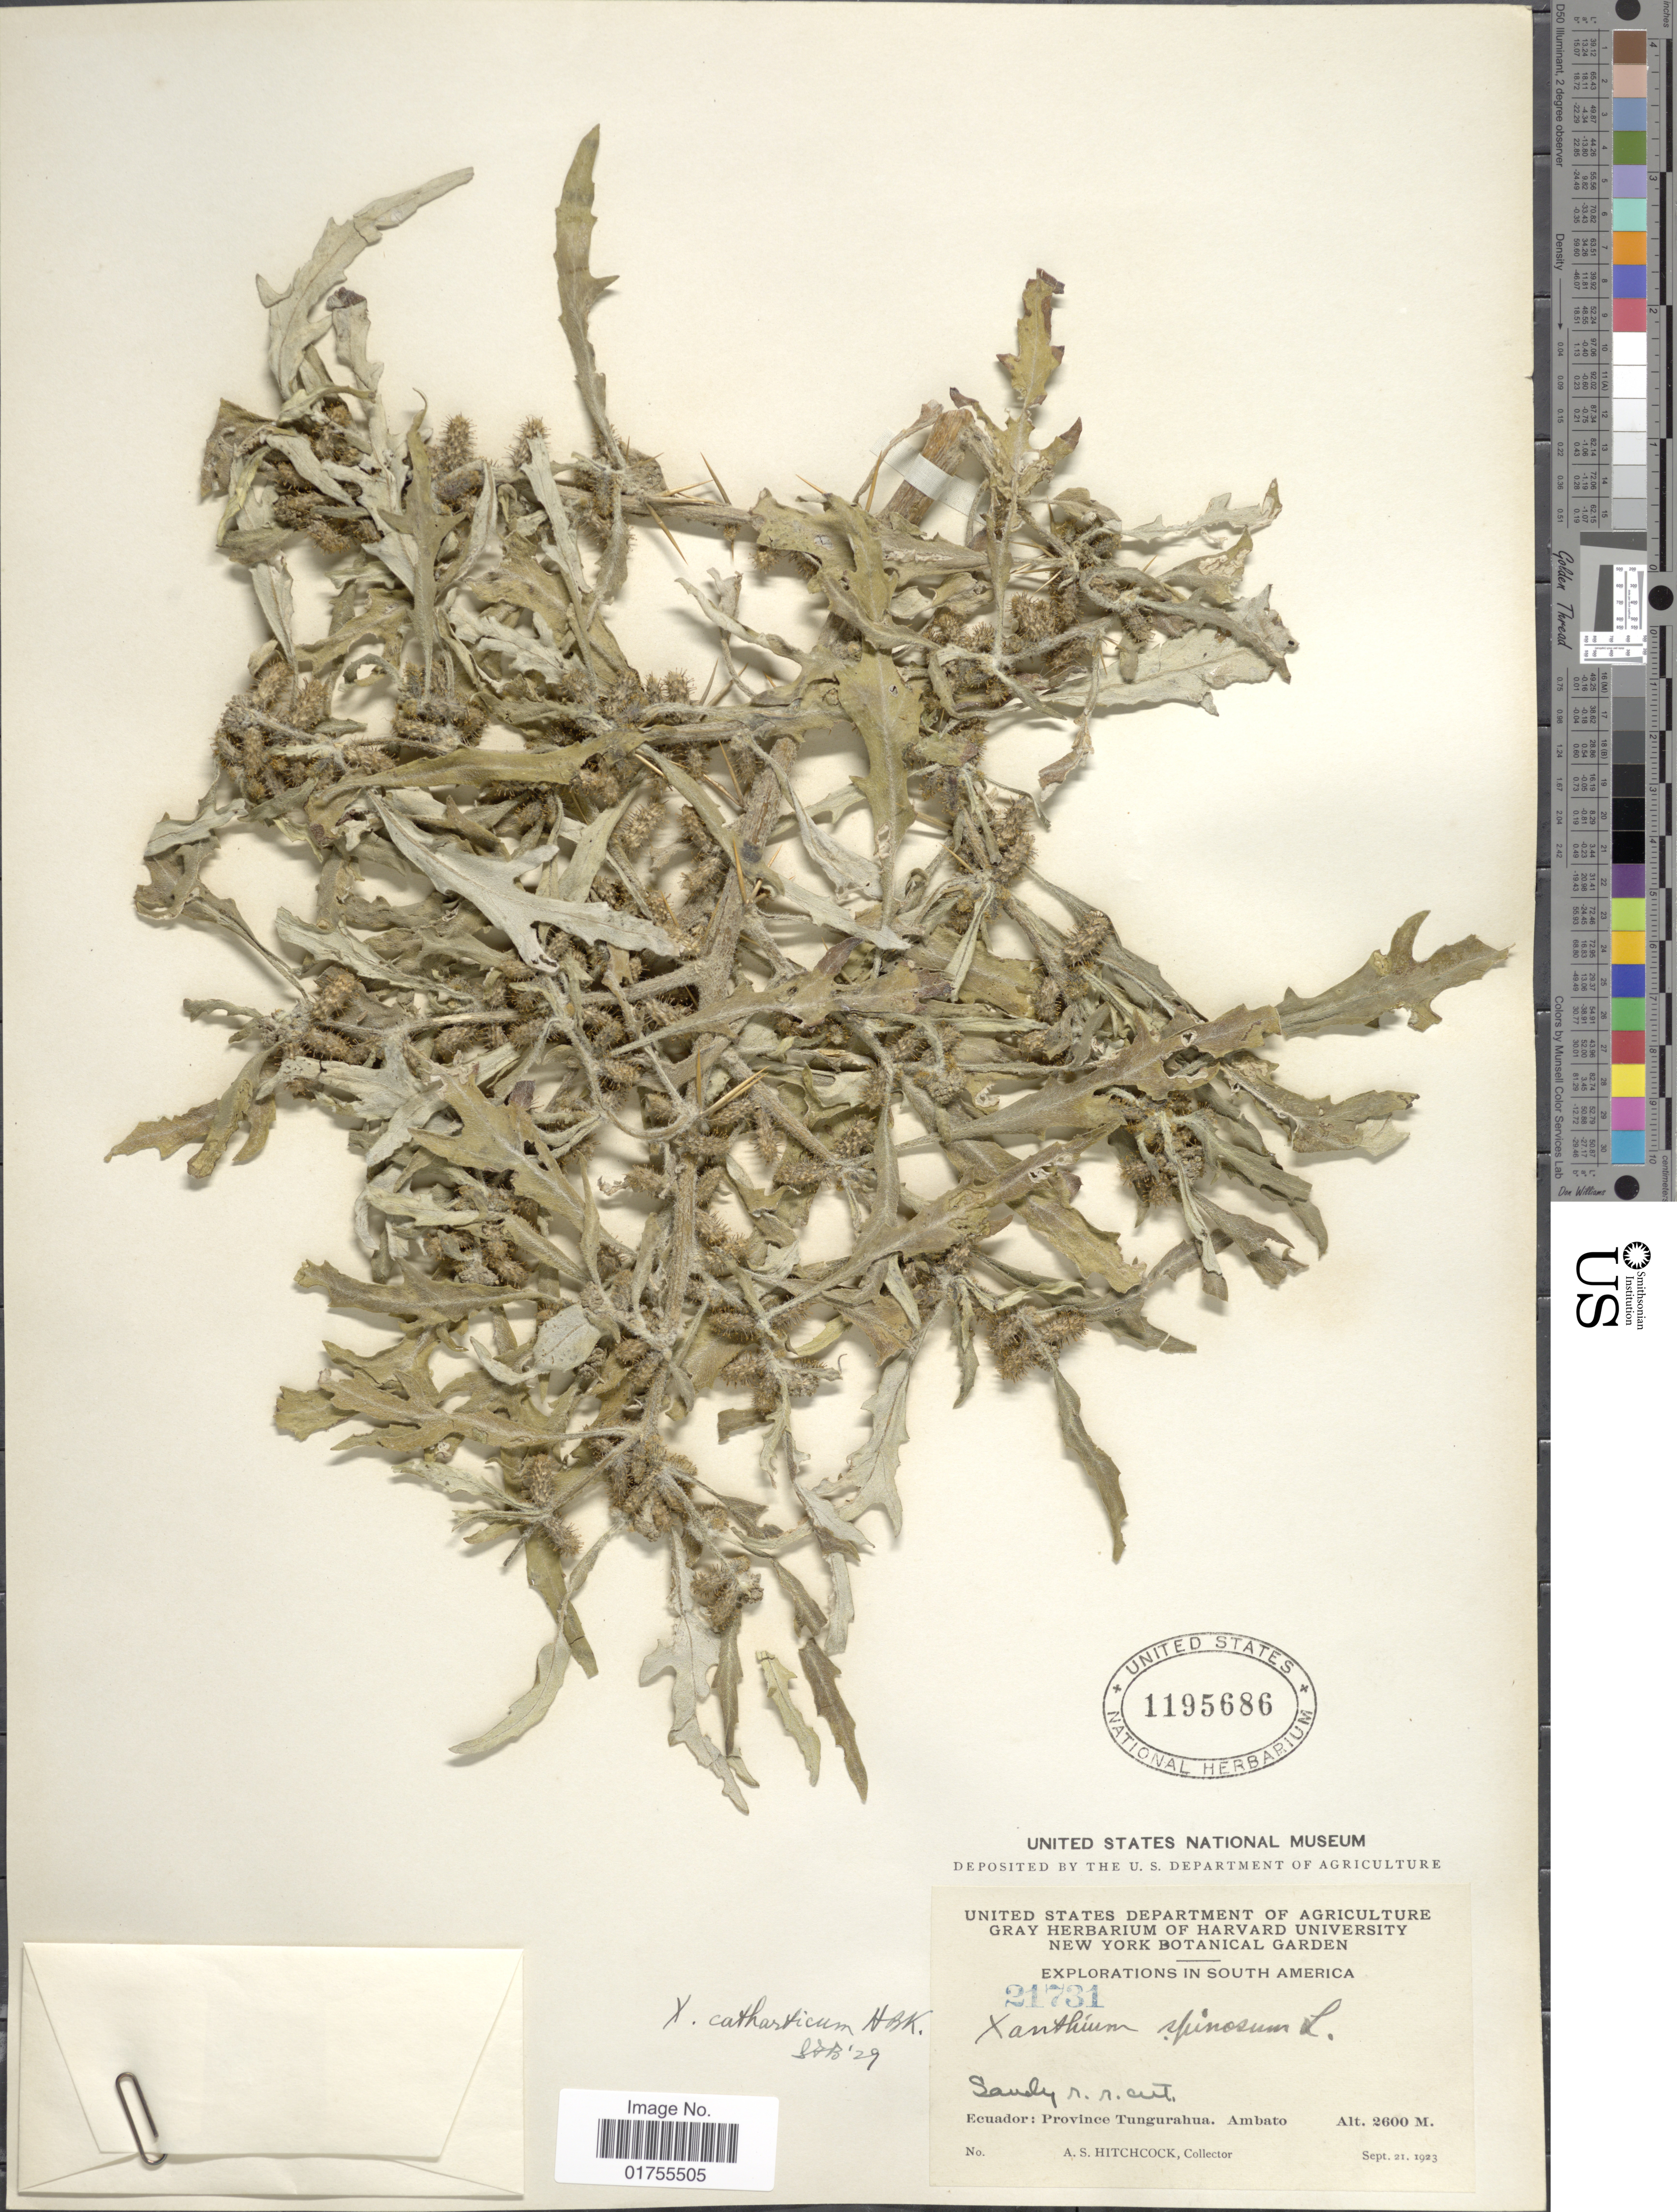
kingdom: Plantae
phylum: Tracheophyta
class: Magnoliopsida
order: Asterales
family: Asteraceae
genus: Xanthium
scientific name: Xanthium catharticum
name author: Kunth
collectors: A. S. Hitchcock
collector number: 21731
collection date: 1923-09-21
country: Ecuador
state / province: Tungurahua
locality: Province Tungurahua, Ambato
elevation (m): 2600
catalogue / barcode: US 1195686